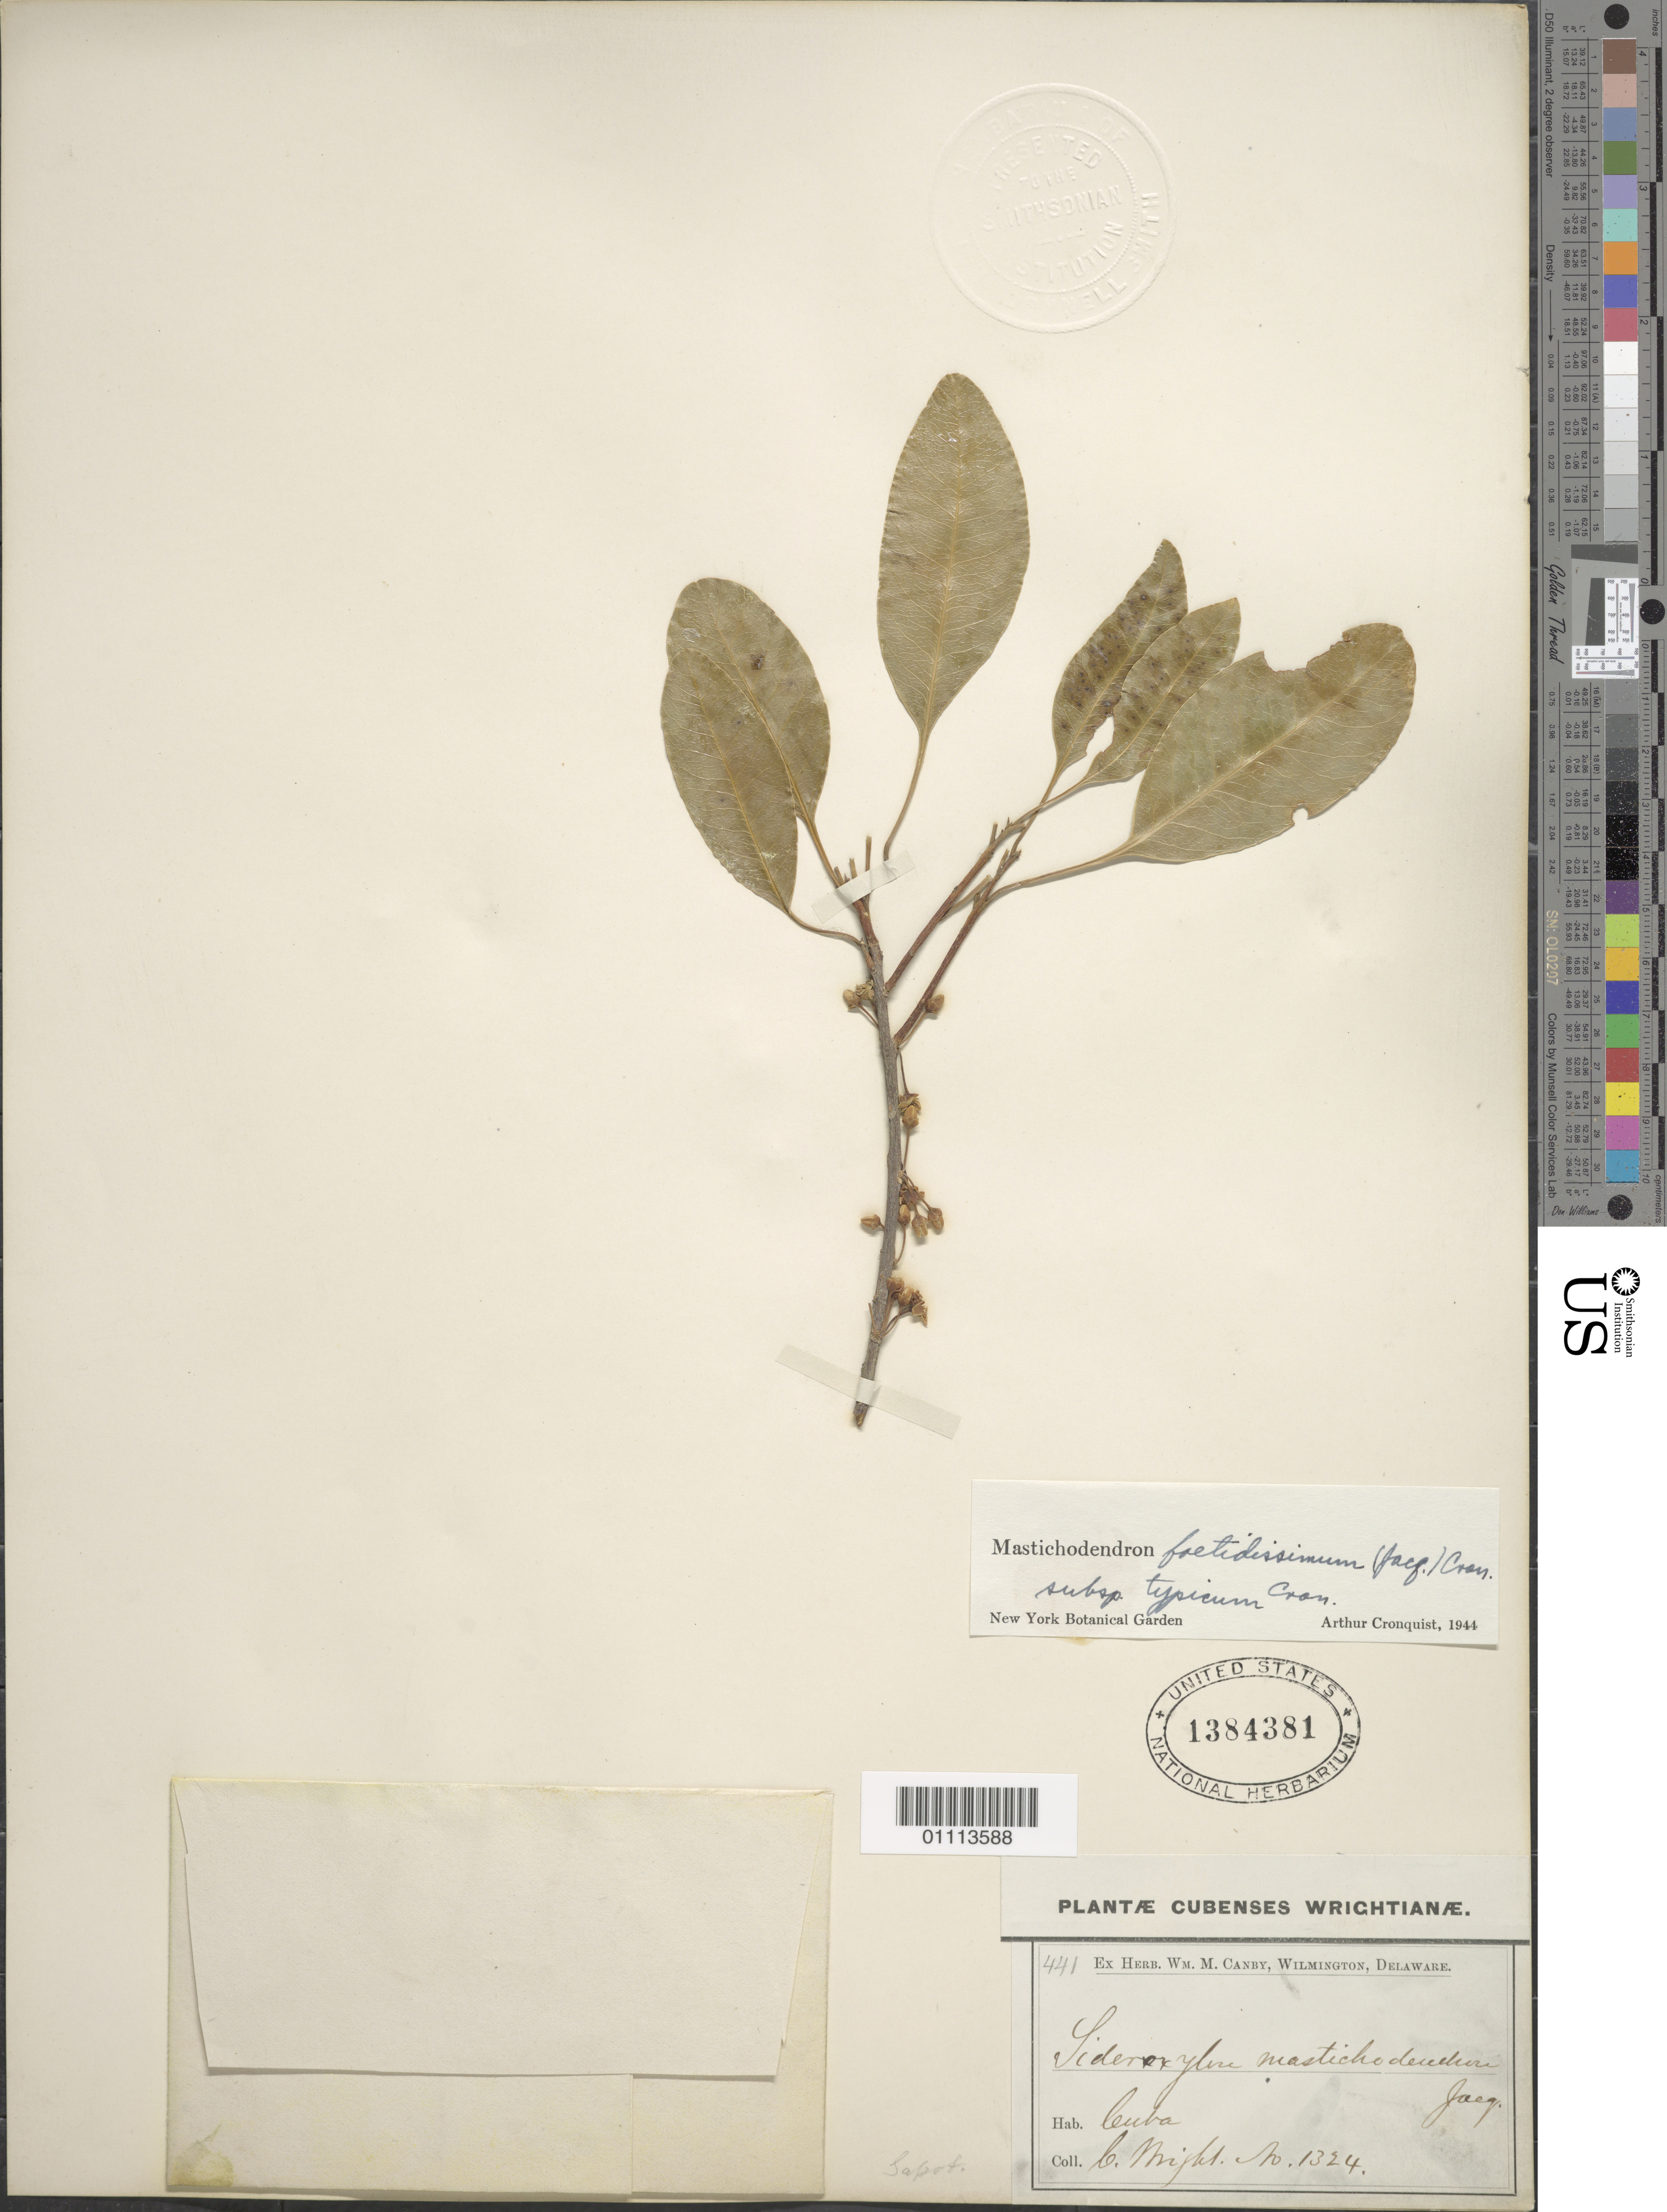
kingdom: Plantae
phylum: Tracheophyta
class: Magnoliopsida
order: Ericales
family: Sapotaceae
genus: Sideroxylon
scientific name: Sideroxylon foetidissimum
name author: Jacq.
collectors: C. Wright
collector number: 1324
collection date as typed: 1800 to 1899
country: Cuba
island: Cuba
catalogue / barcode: US 1384381